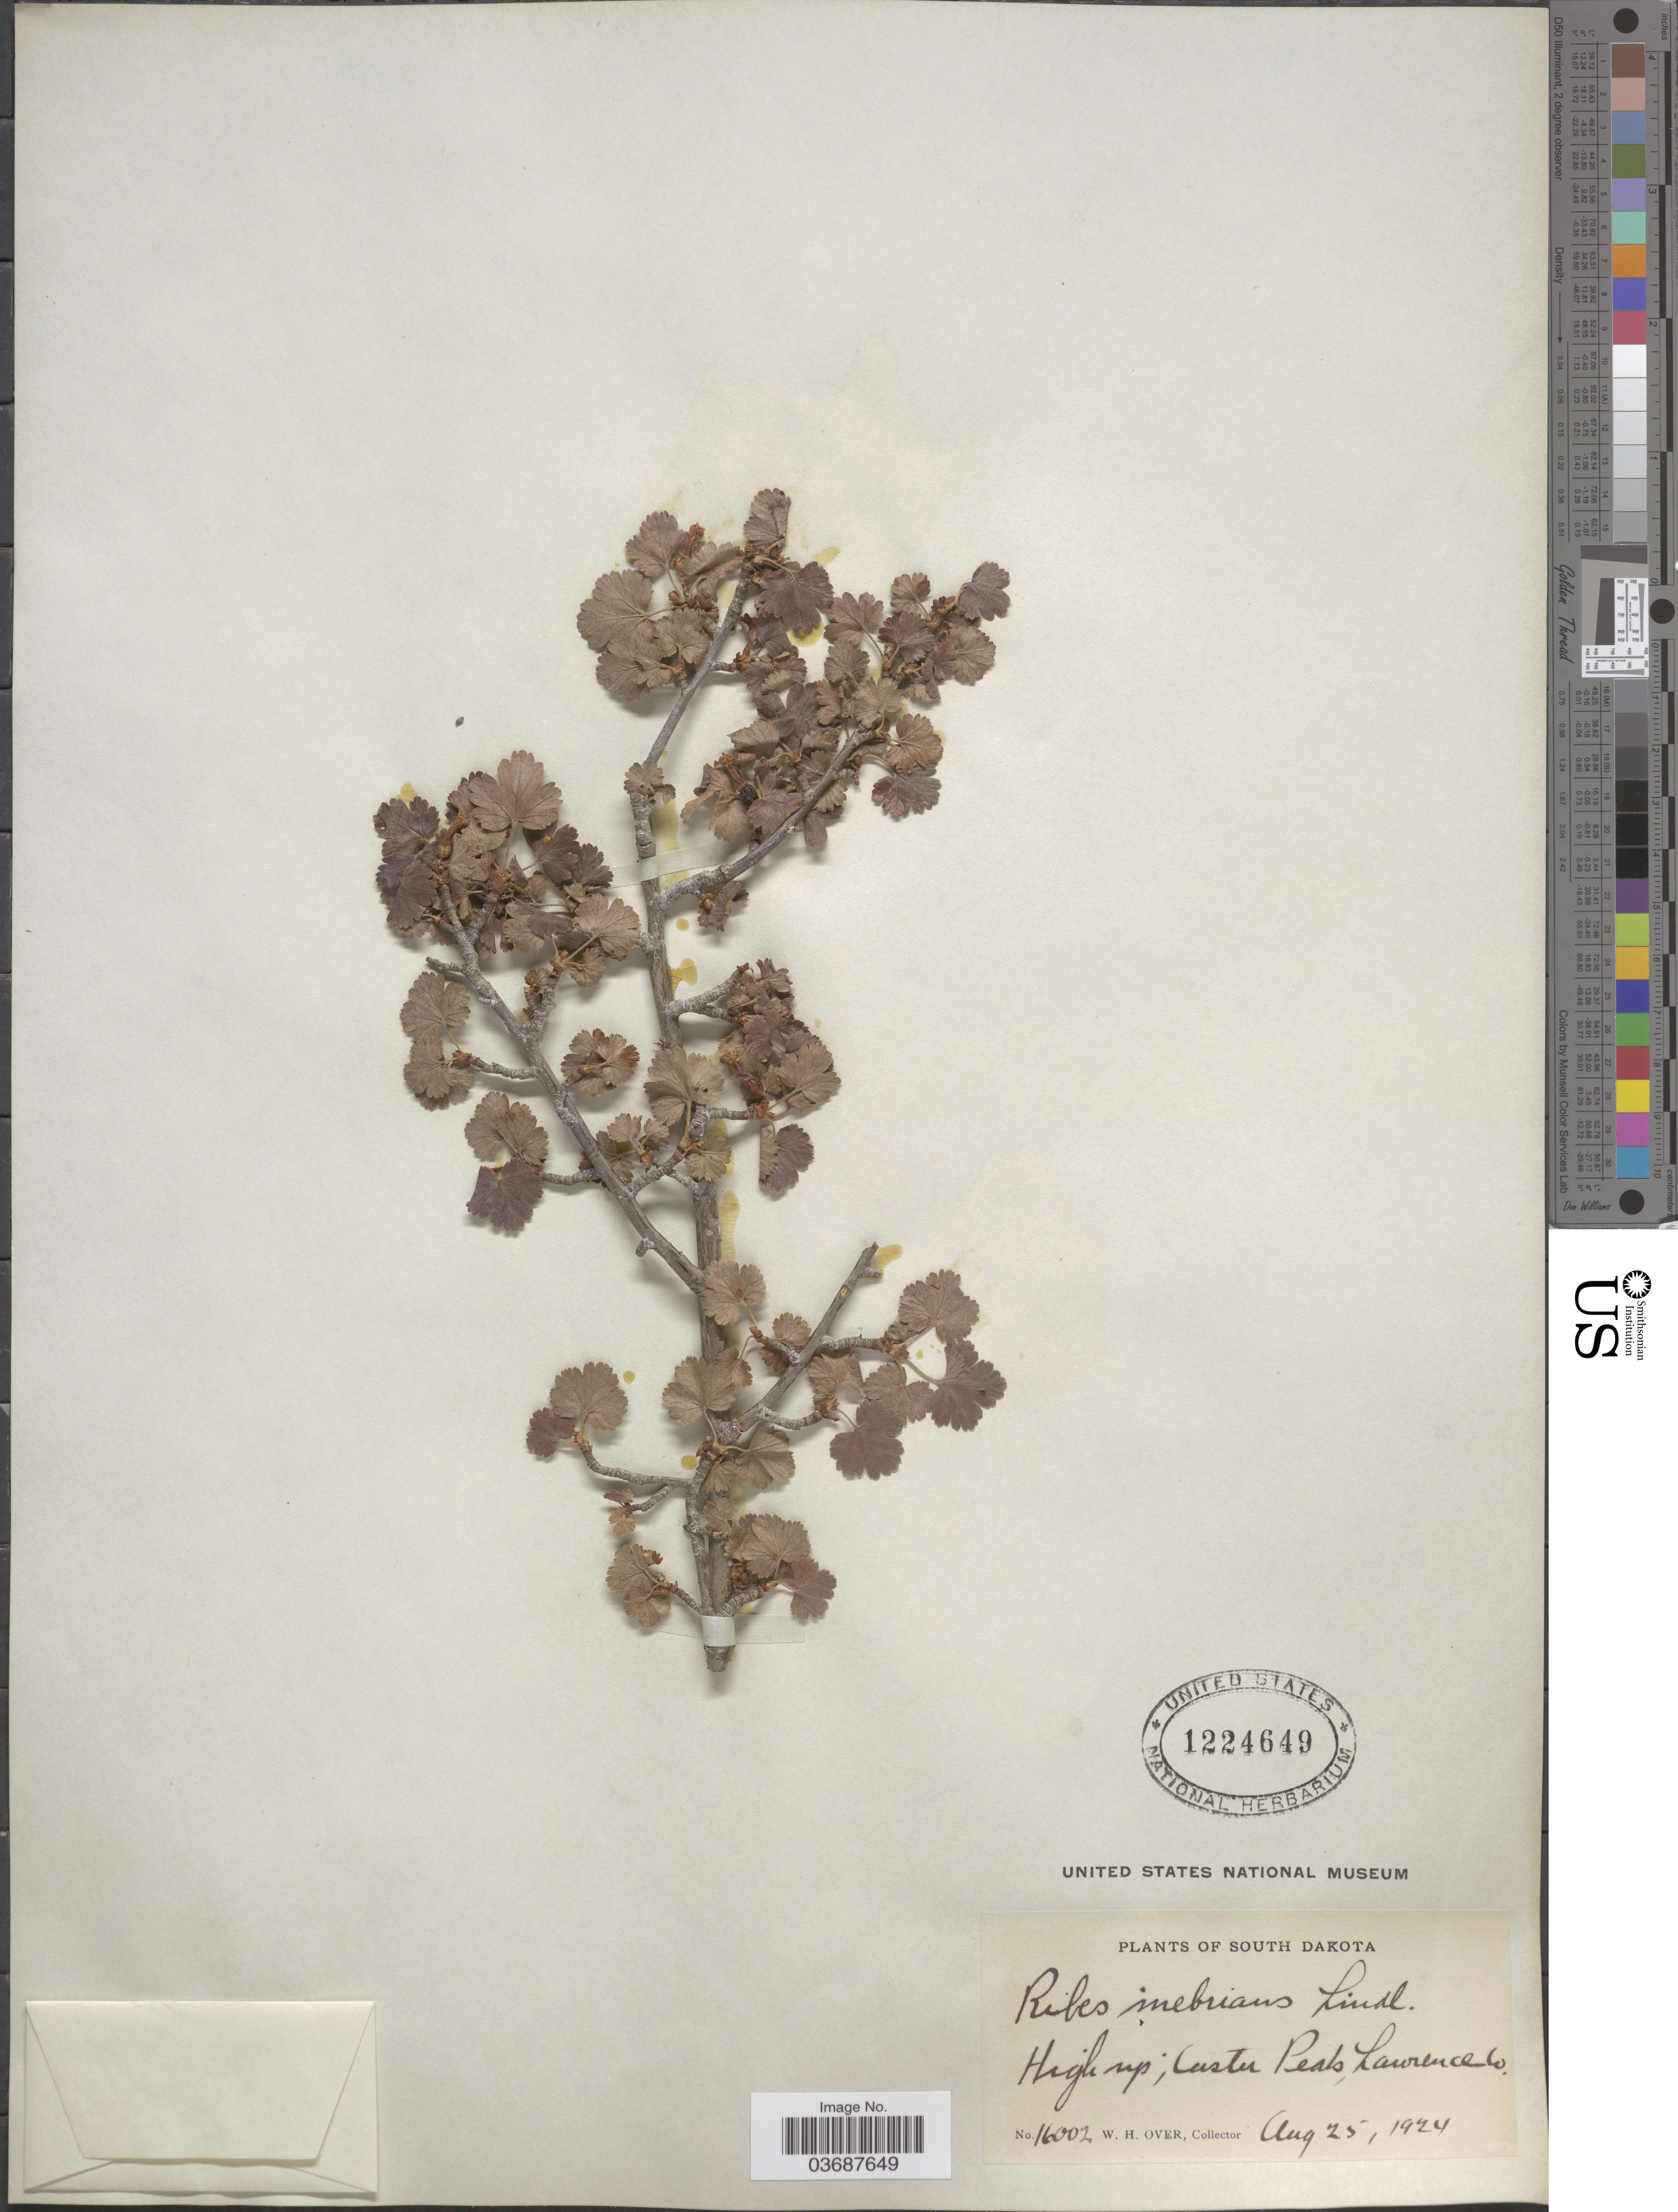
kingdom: Plantae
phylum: Tracheophyta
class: Magnoliopsida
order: Saxifragales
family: Grossulariaceae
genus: Ribes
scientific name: Ribes inebrians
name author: Lindl.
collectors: W. Over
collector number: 16002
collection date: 1924-08-25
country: United States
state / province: South Dakota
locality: High up; Custer Peak, Lawrence Co.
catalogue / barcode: US 1224649